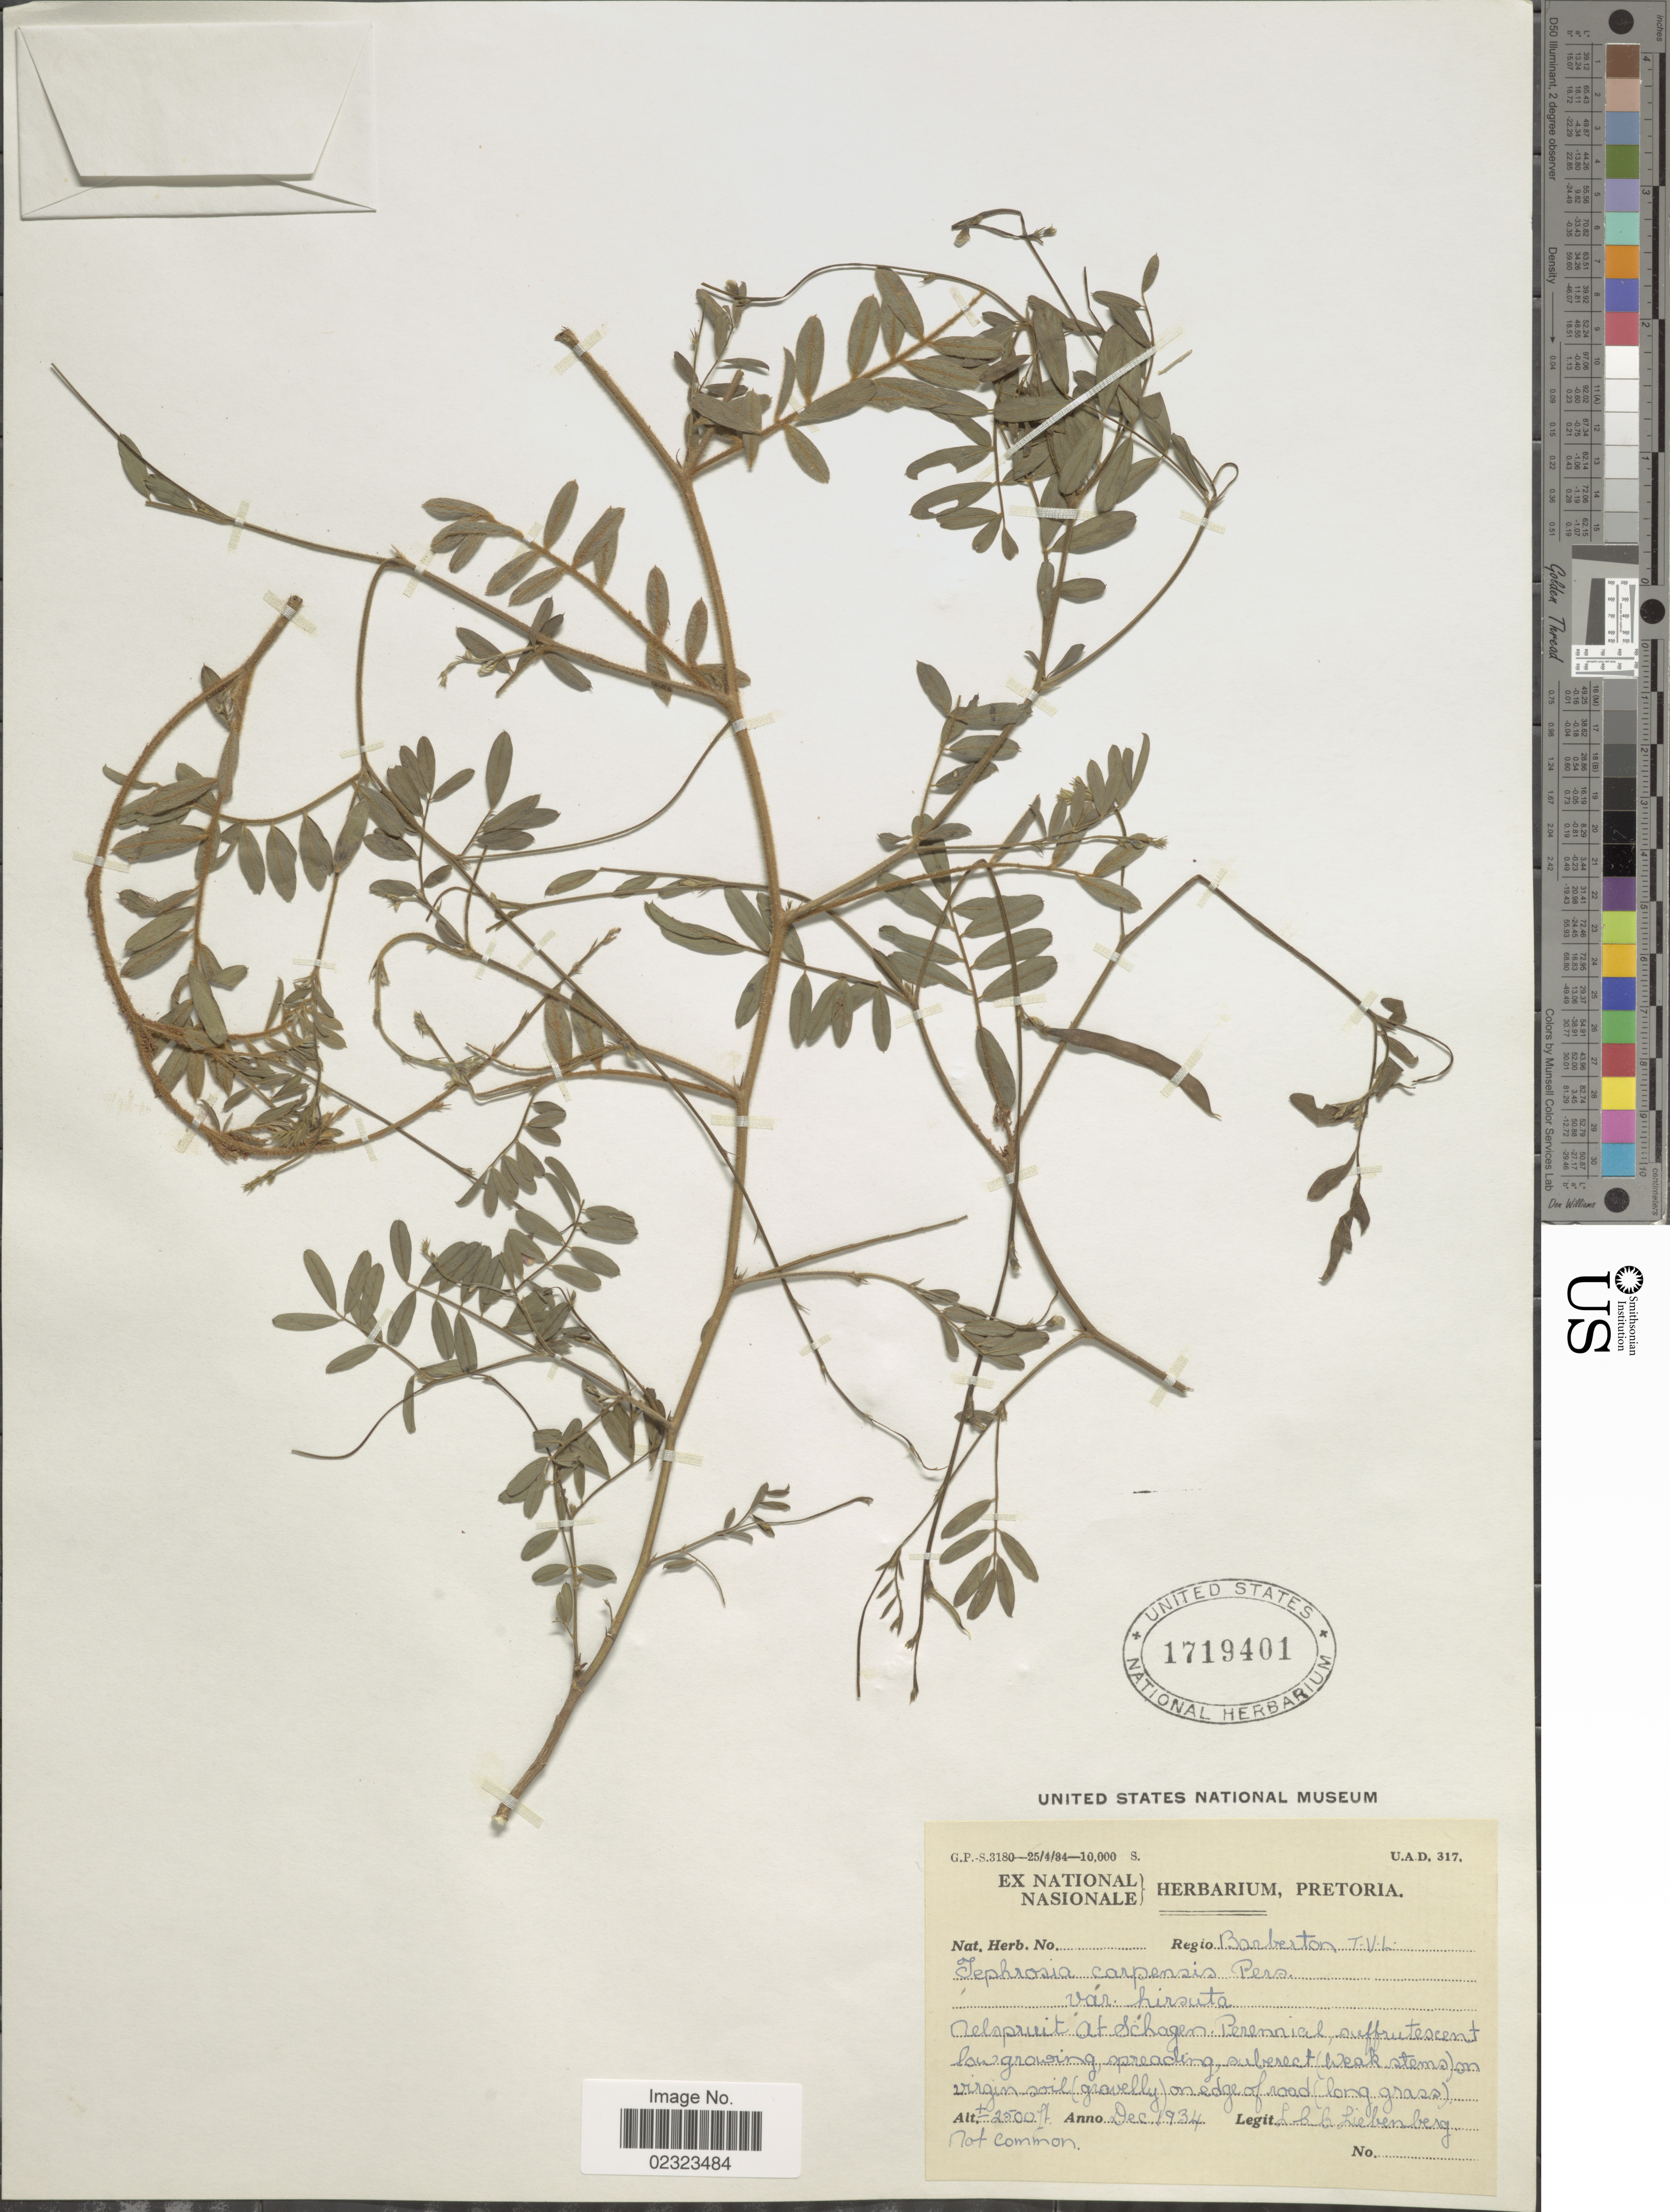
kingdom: Plantae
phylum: Tracheophyta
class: Magnoliopsida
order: Fabales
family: Fabaceae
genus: Tephrosia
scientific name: Tephrosia capensis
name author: (Jacq.) Pers.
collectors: L. Liebenberg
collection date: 1934-12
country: South Africa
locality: Regio Barberton T.V.L., Nelspruit at Schagen.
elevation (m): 762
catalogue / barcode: US 1719401